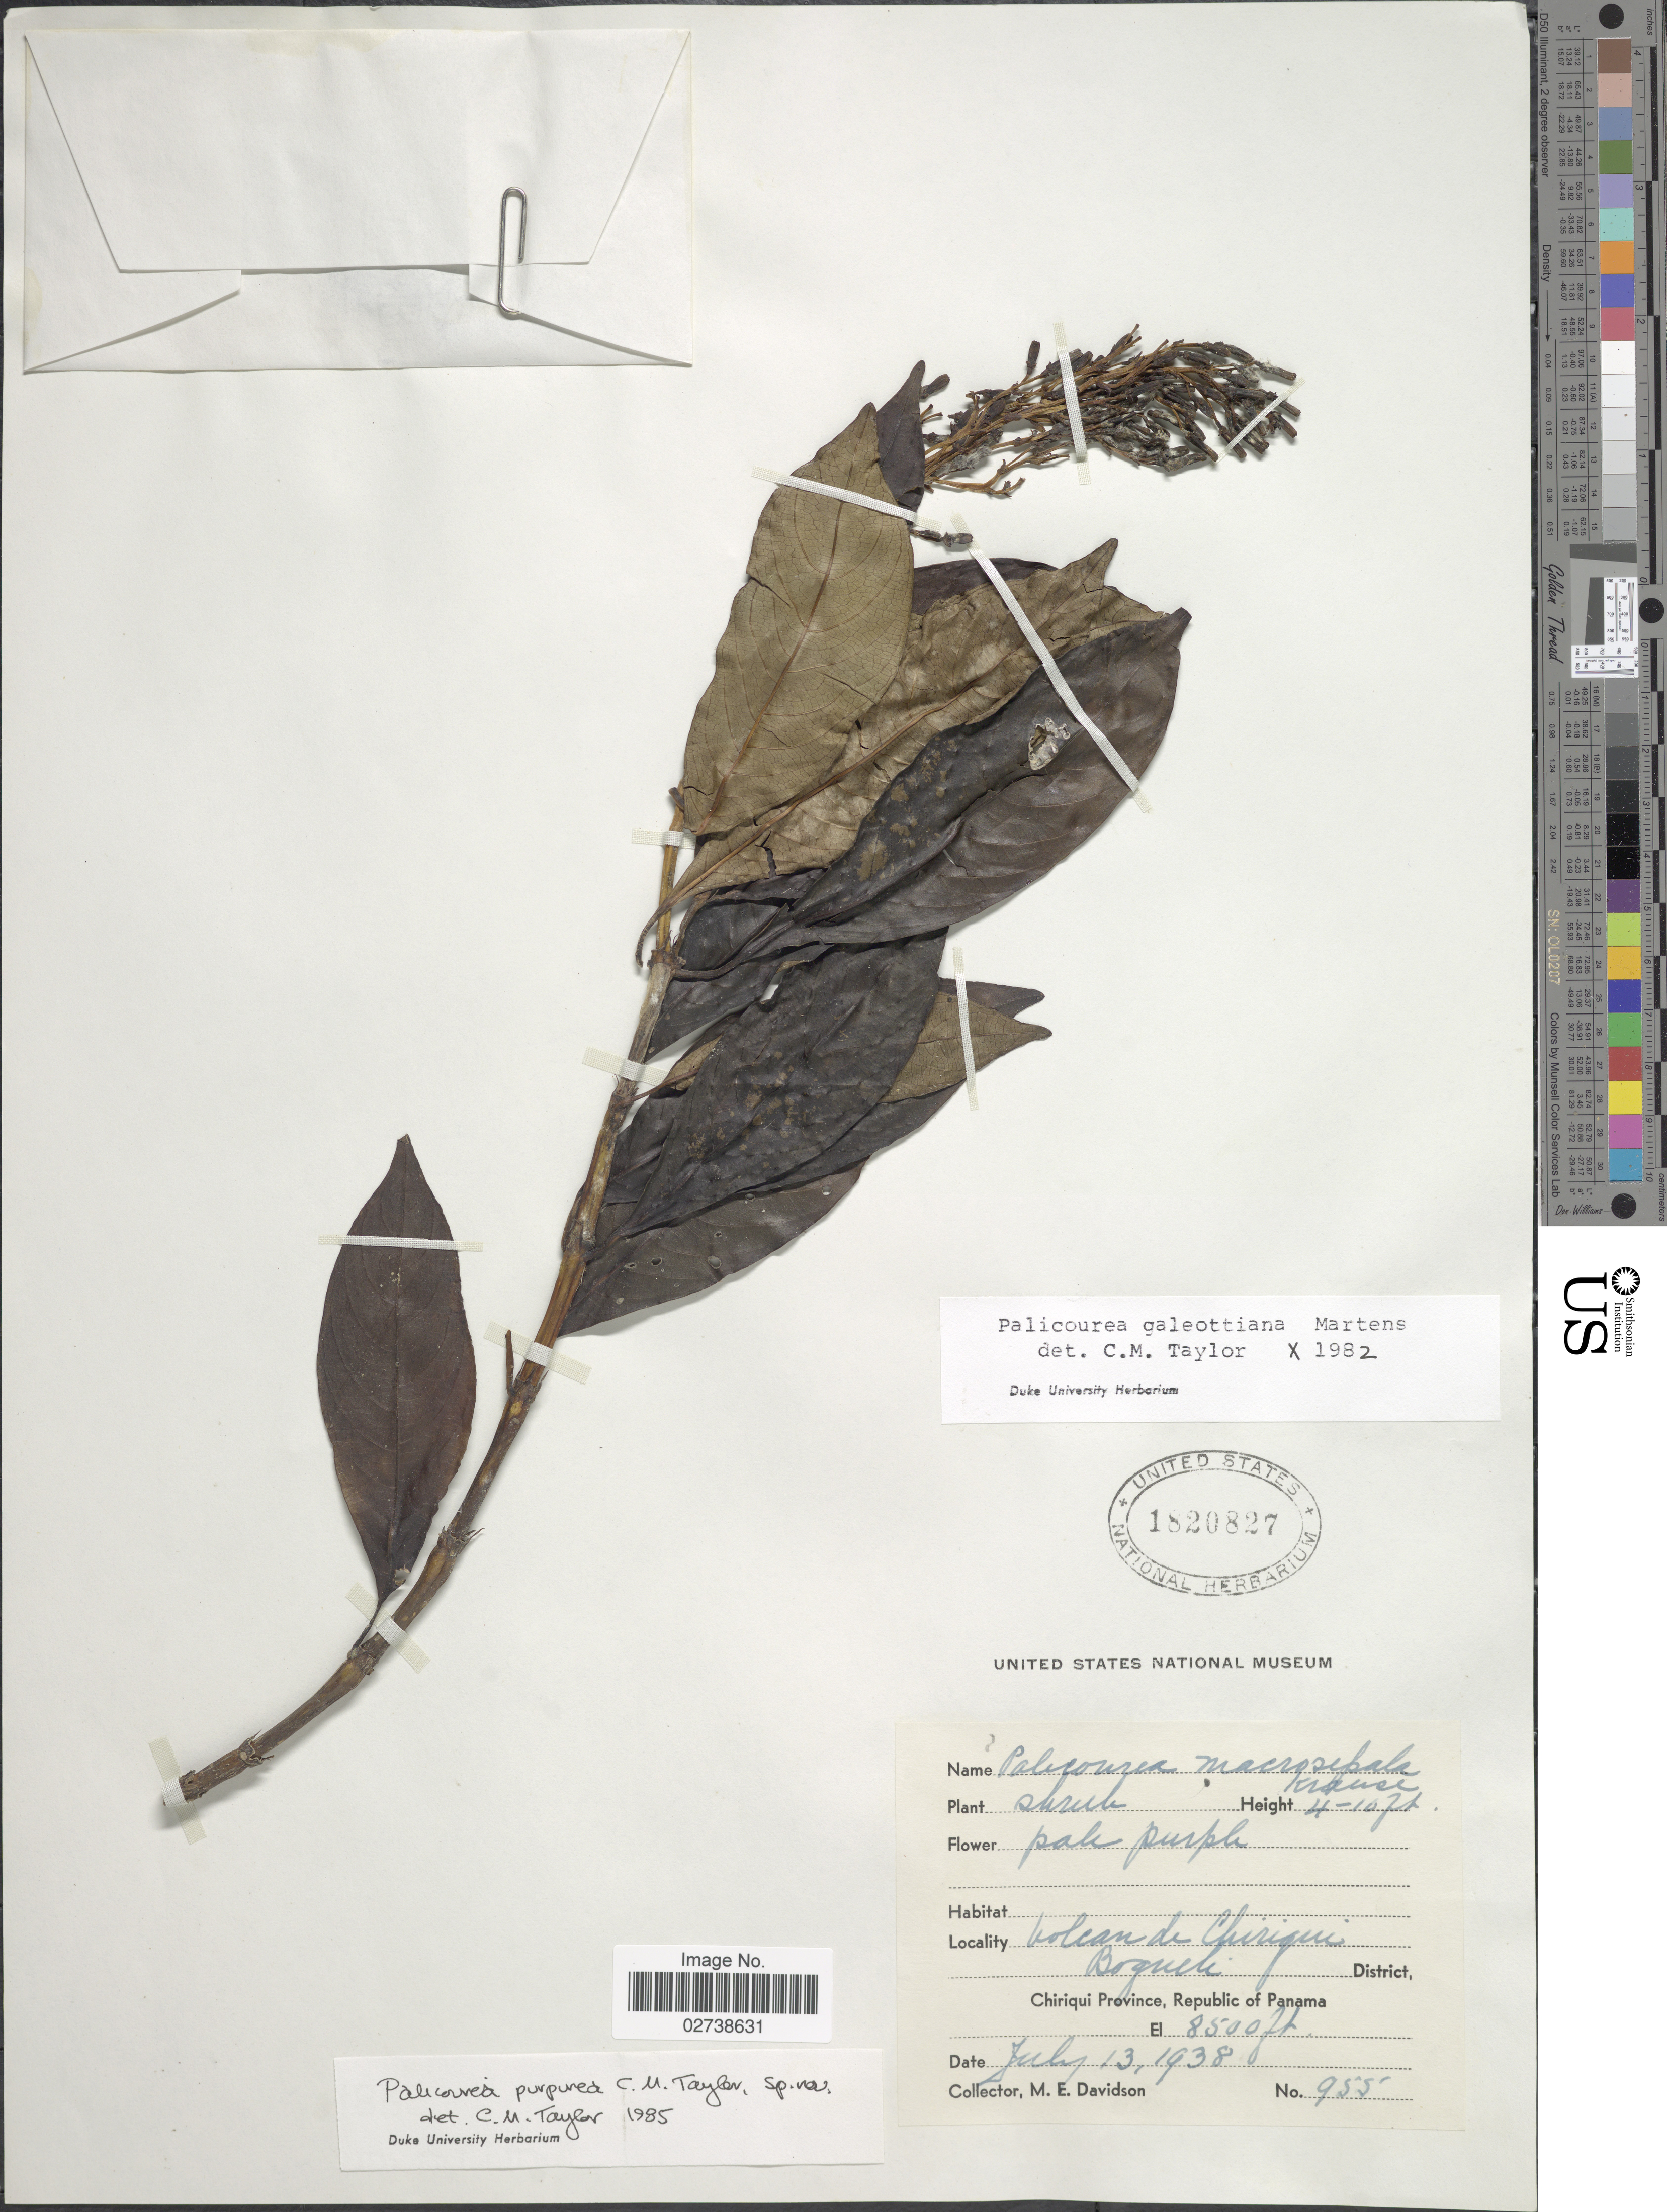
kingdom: Plantae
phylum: Tracheophyta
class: Magnoliopsida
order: Gentianales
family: Rubiaceae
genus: Palicourea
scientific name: Palicourea purpurea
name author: C.M. Taylor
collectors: M. E. Davidson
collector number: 955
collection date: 1938-07-13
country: Panama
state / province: Chiriqui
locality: Volcan de Chiriqui, Boquete District, Republic of Panama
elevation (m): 2591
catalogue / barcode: US 1820827